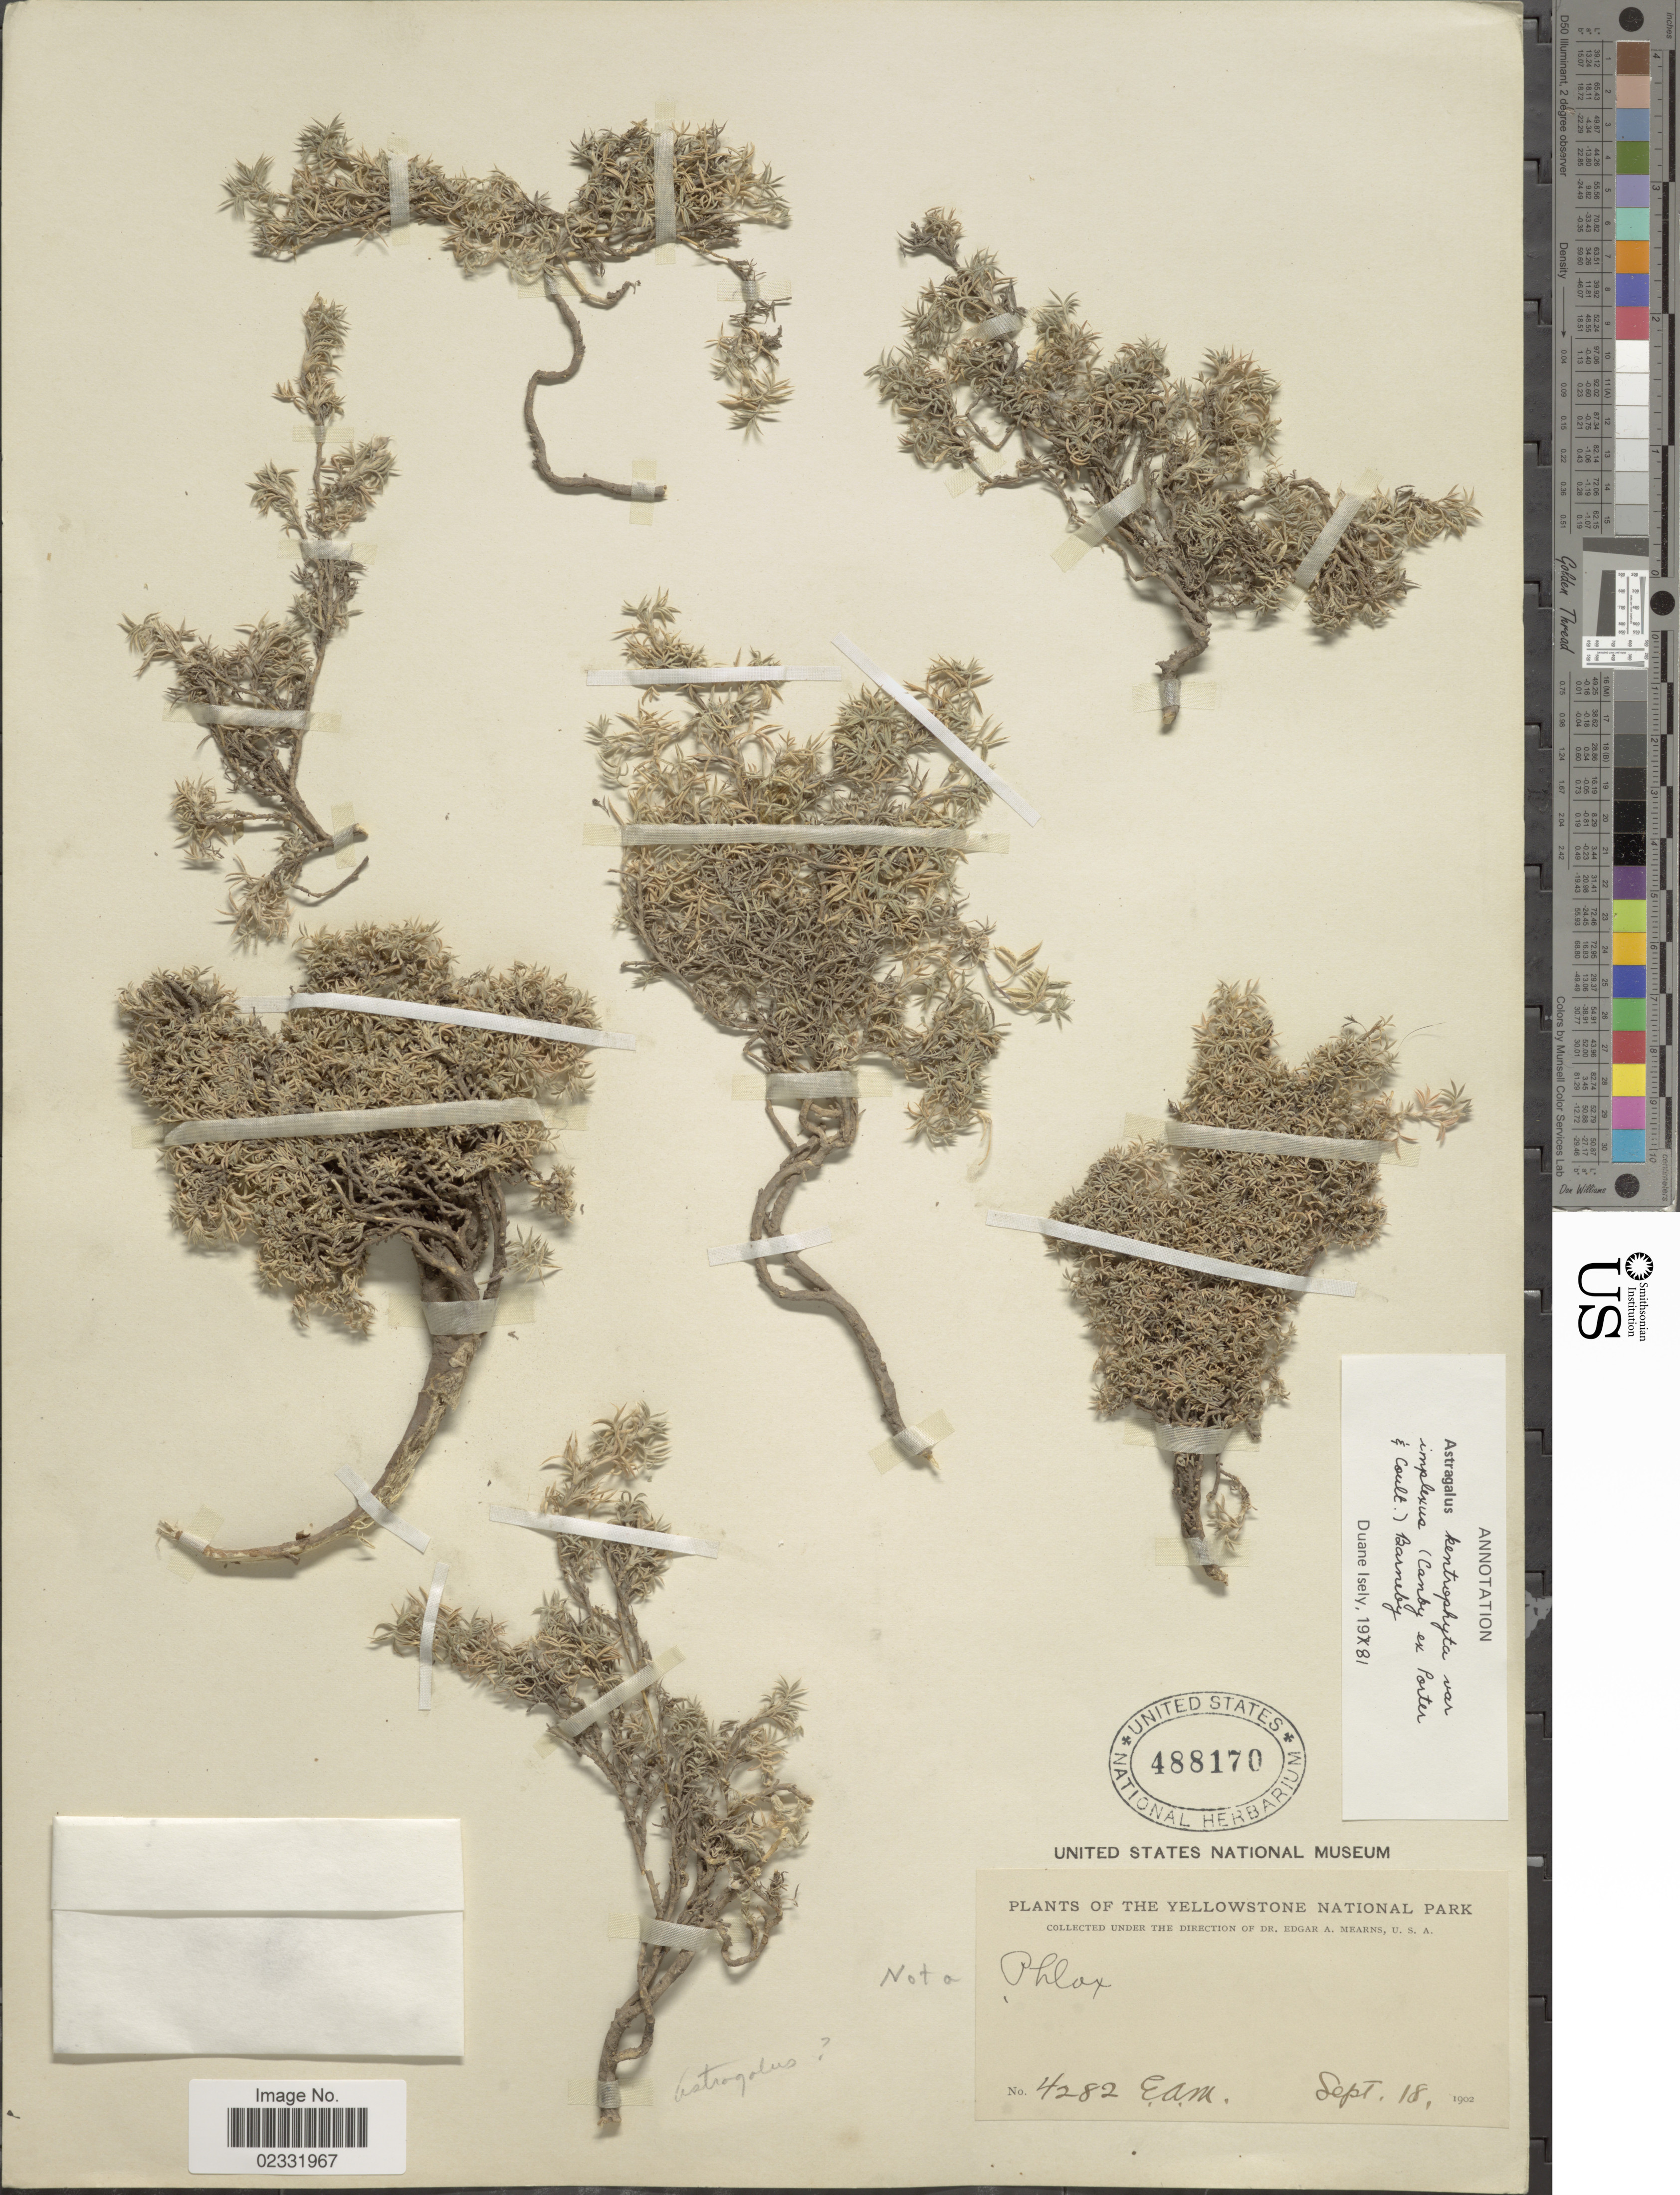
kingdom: Plantae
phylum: Tracheophyta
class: Magnoliopsida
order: Fabales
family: Fabaceae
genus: Astragalus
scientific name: Astragalus kentrophyta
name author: A. Gray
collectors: E. A. Mearns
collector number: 4282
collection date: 1902-09-18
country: United States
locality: Yellowstone National Park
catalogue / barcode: US 488170